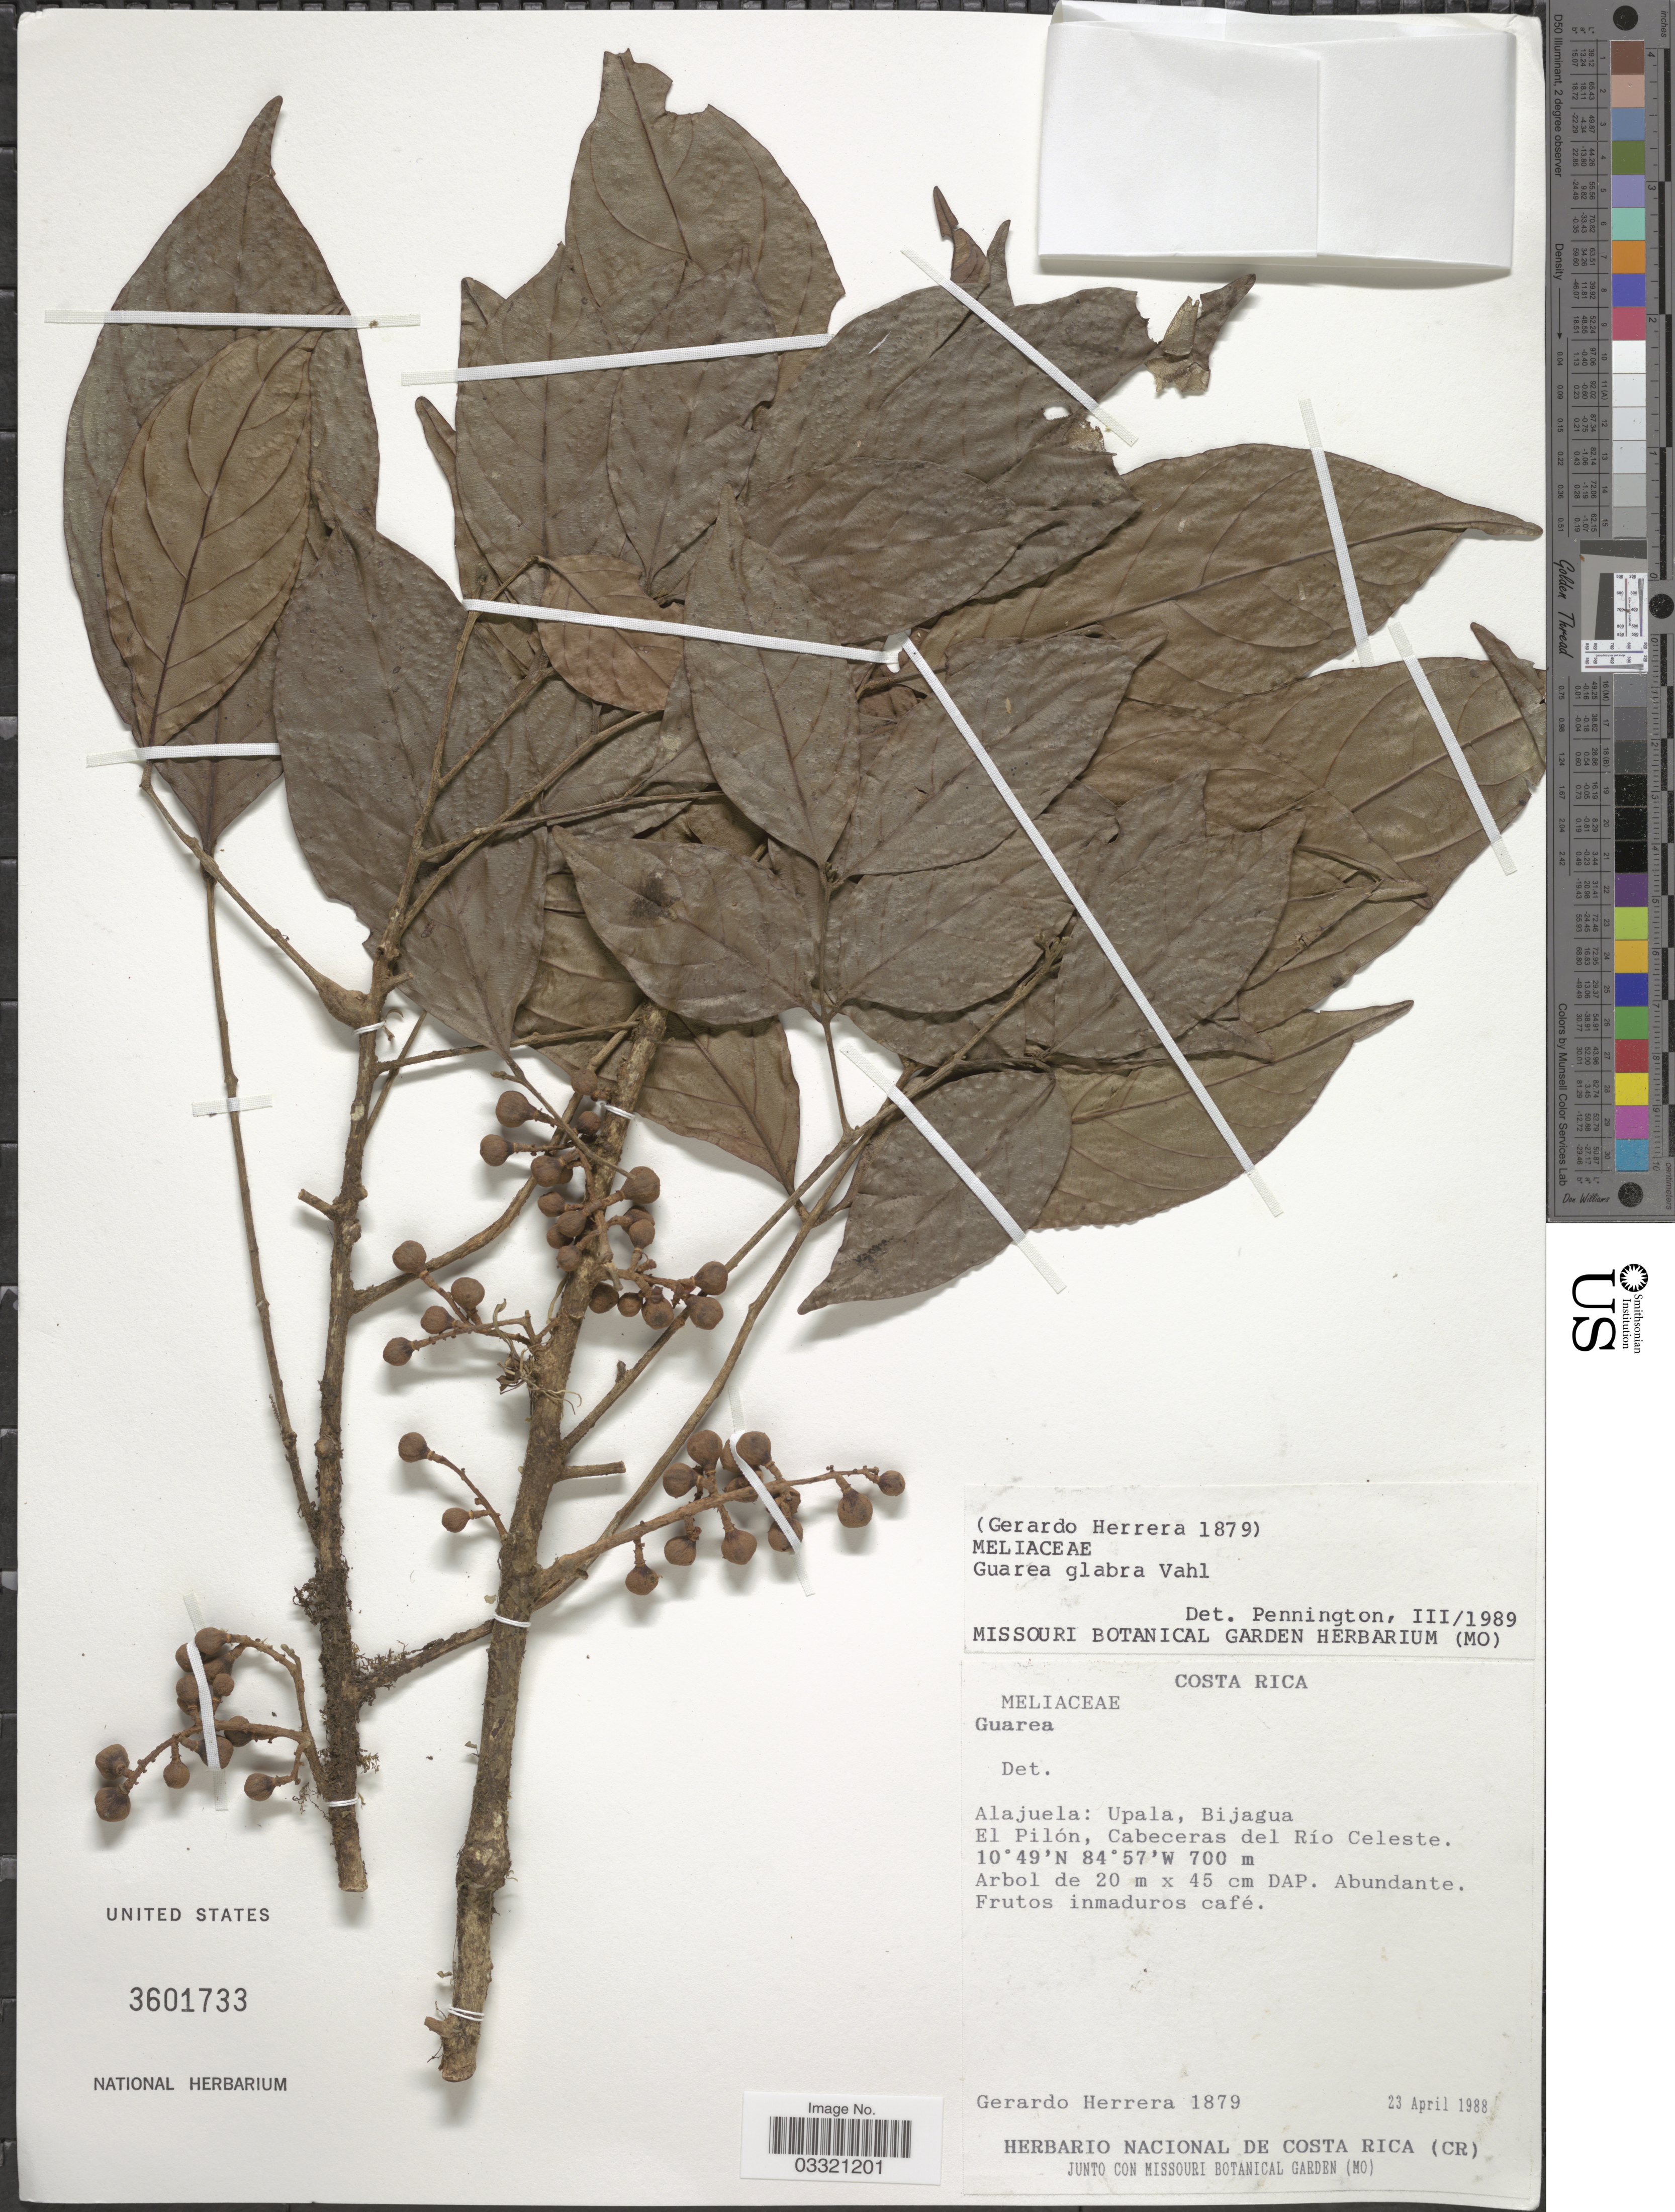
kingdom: Plantae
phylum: Tracheophyta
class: Magnoliopsida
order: Sapindales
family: Meliaceae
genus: Guarea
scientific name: Guarea glabra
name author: Vahl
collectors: G. Herrera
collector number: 1879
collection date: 1988-04-23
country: Costa Rica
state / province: Alajuela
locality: Upala, Bijagua. El Pilón, Cabeceras del Río Celeste.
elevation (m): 700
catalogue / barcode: US 3601733